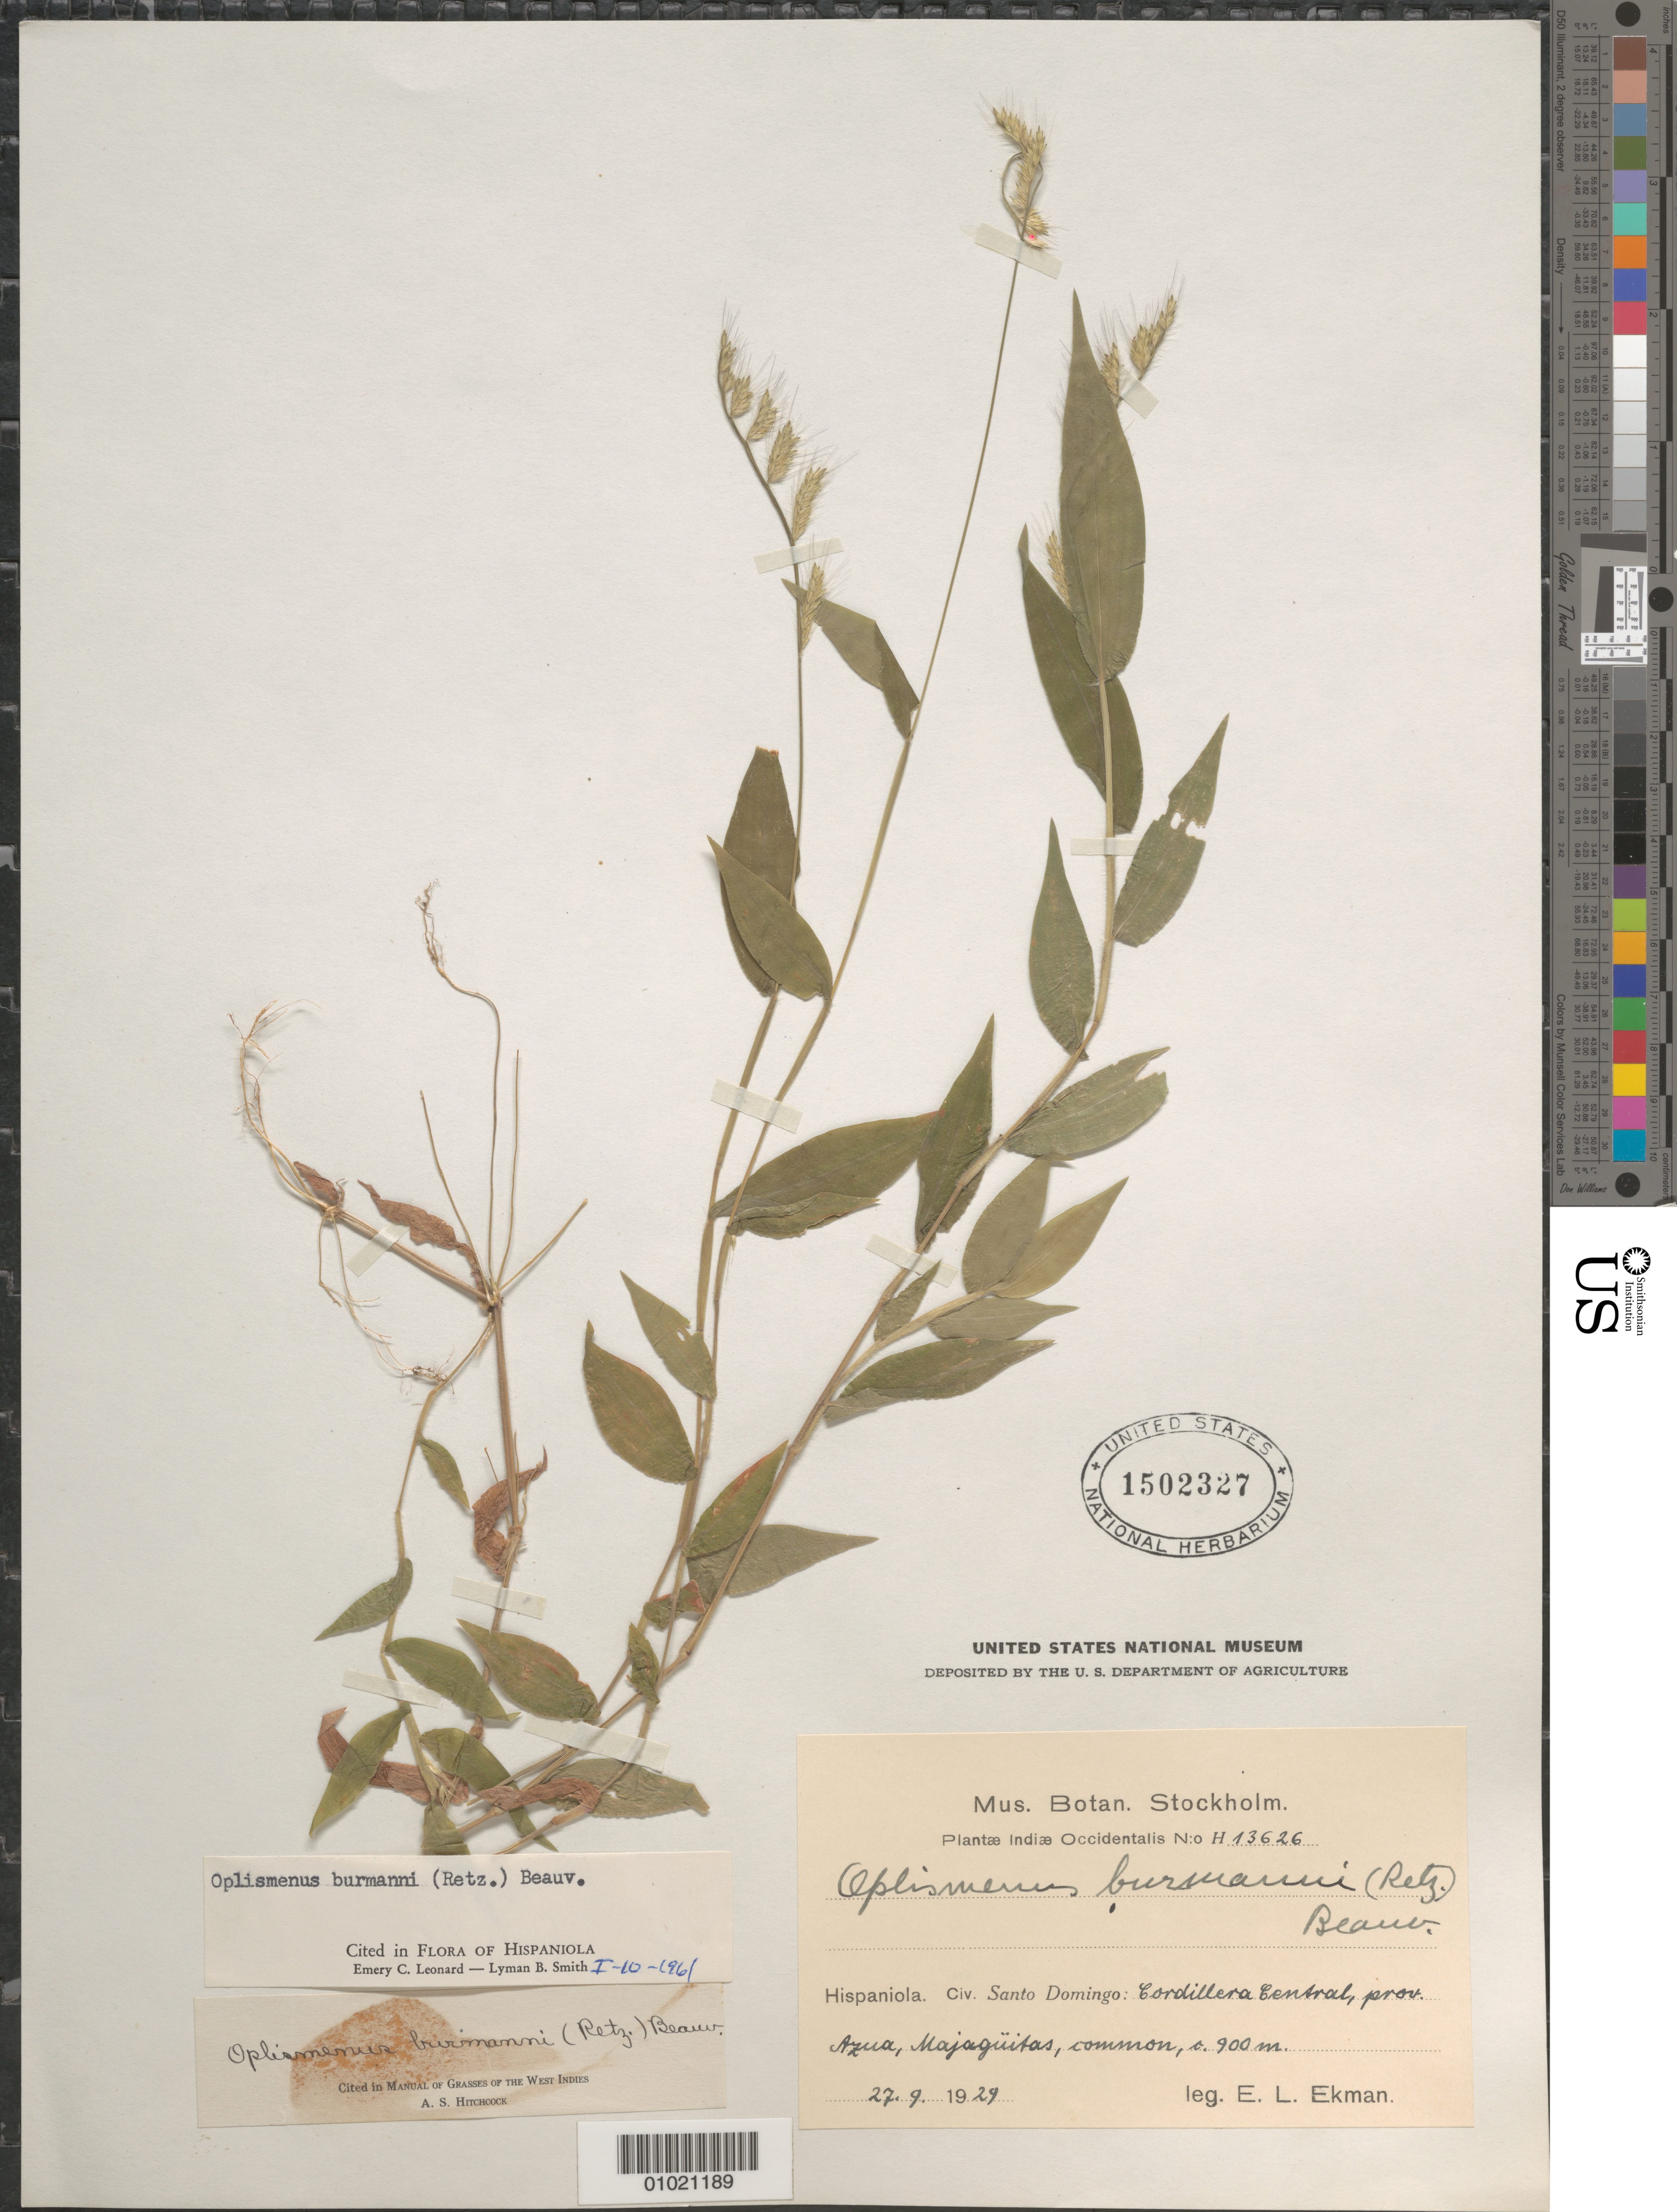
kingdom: Plantae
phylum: Tracheophyta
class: Liliopsida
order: Poales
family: Poaceae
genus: Oplismenus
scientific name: Oplismenus burmannii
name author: (Retz.) P. Beauv.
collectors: E. L. Ekman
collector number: H 13626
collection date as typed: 27 Sep 1929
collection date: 1929-09-27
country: Dominican Republic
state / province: Azua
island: Hispaniola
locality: Cordillera Central, Majaguitas.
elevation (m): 900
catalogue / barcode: US 1502327